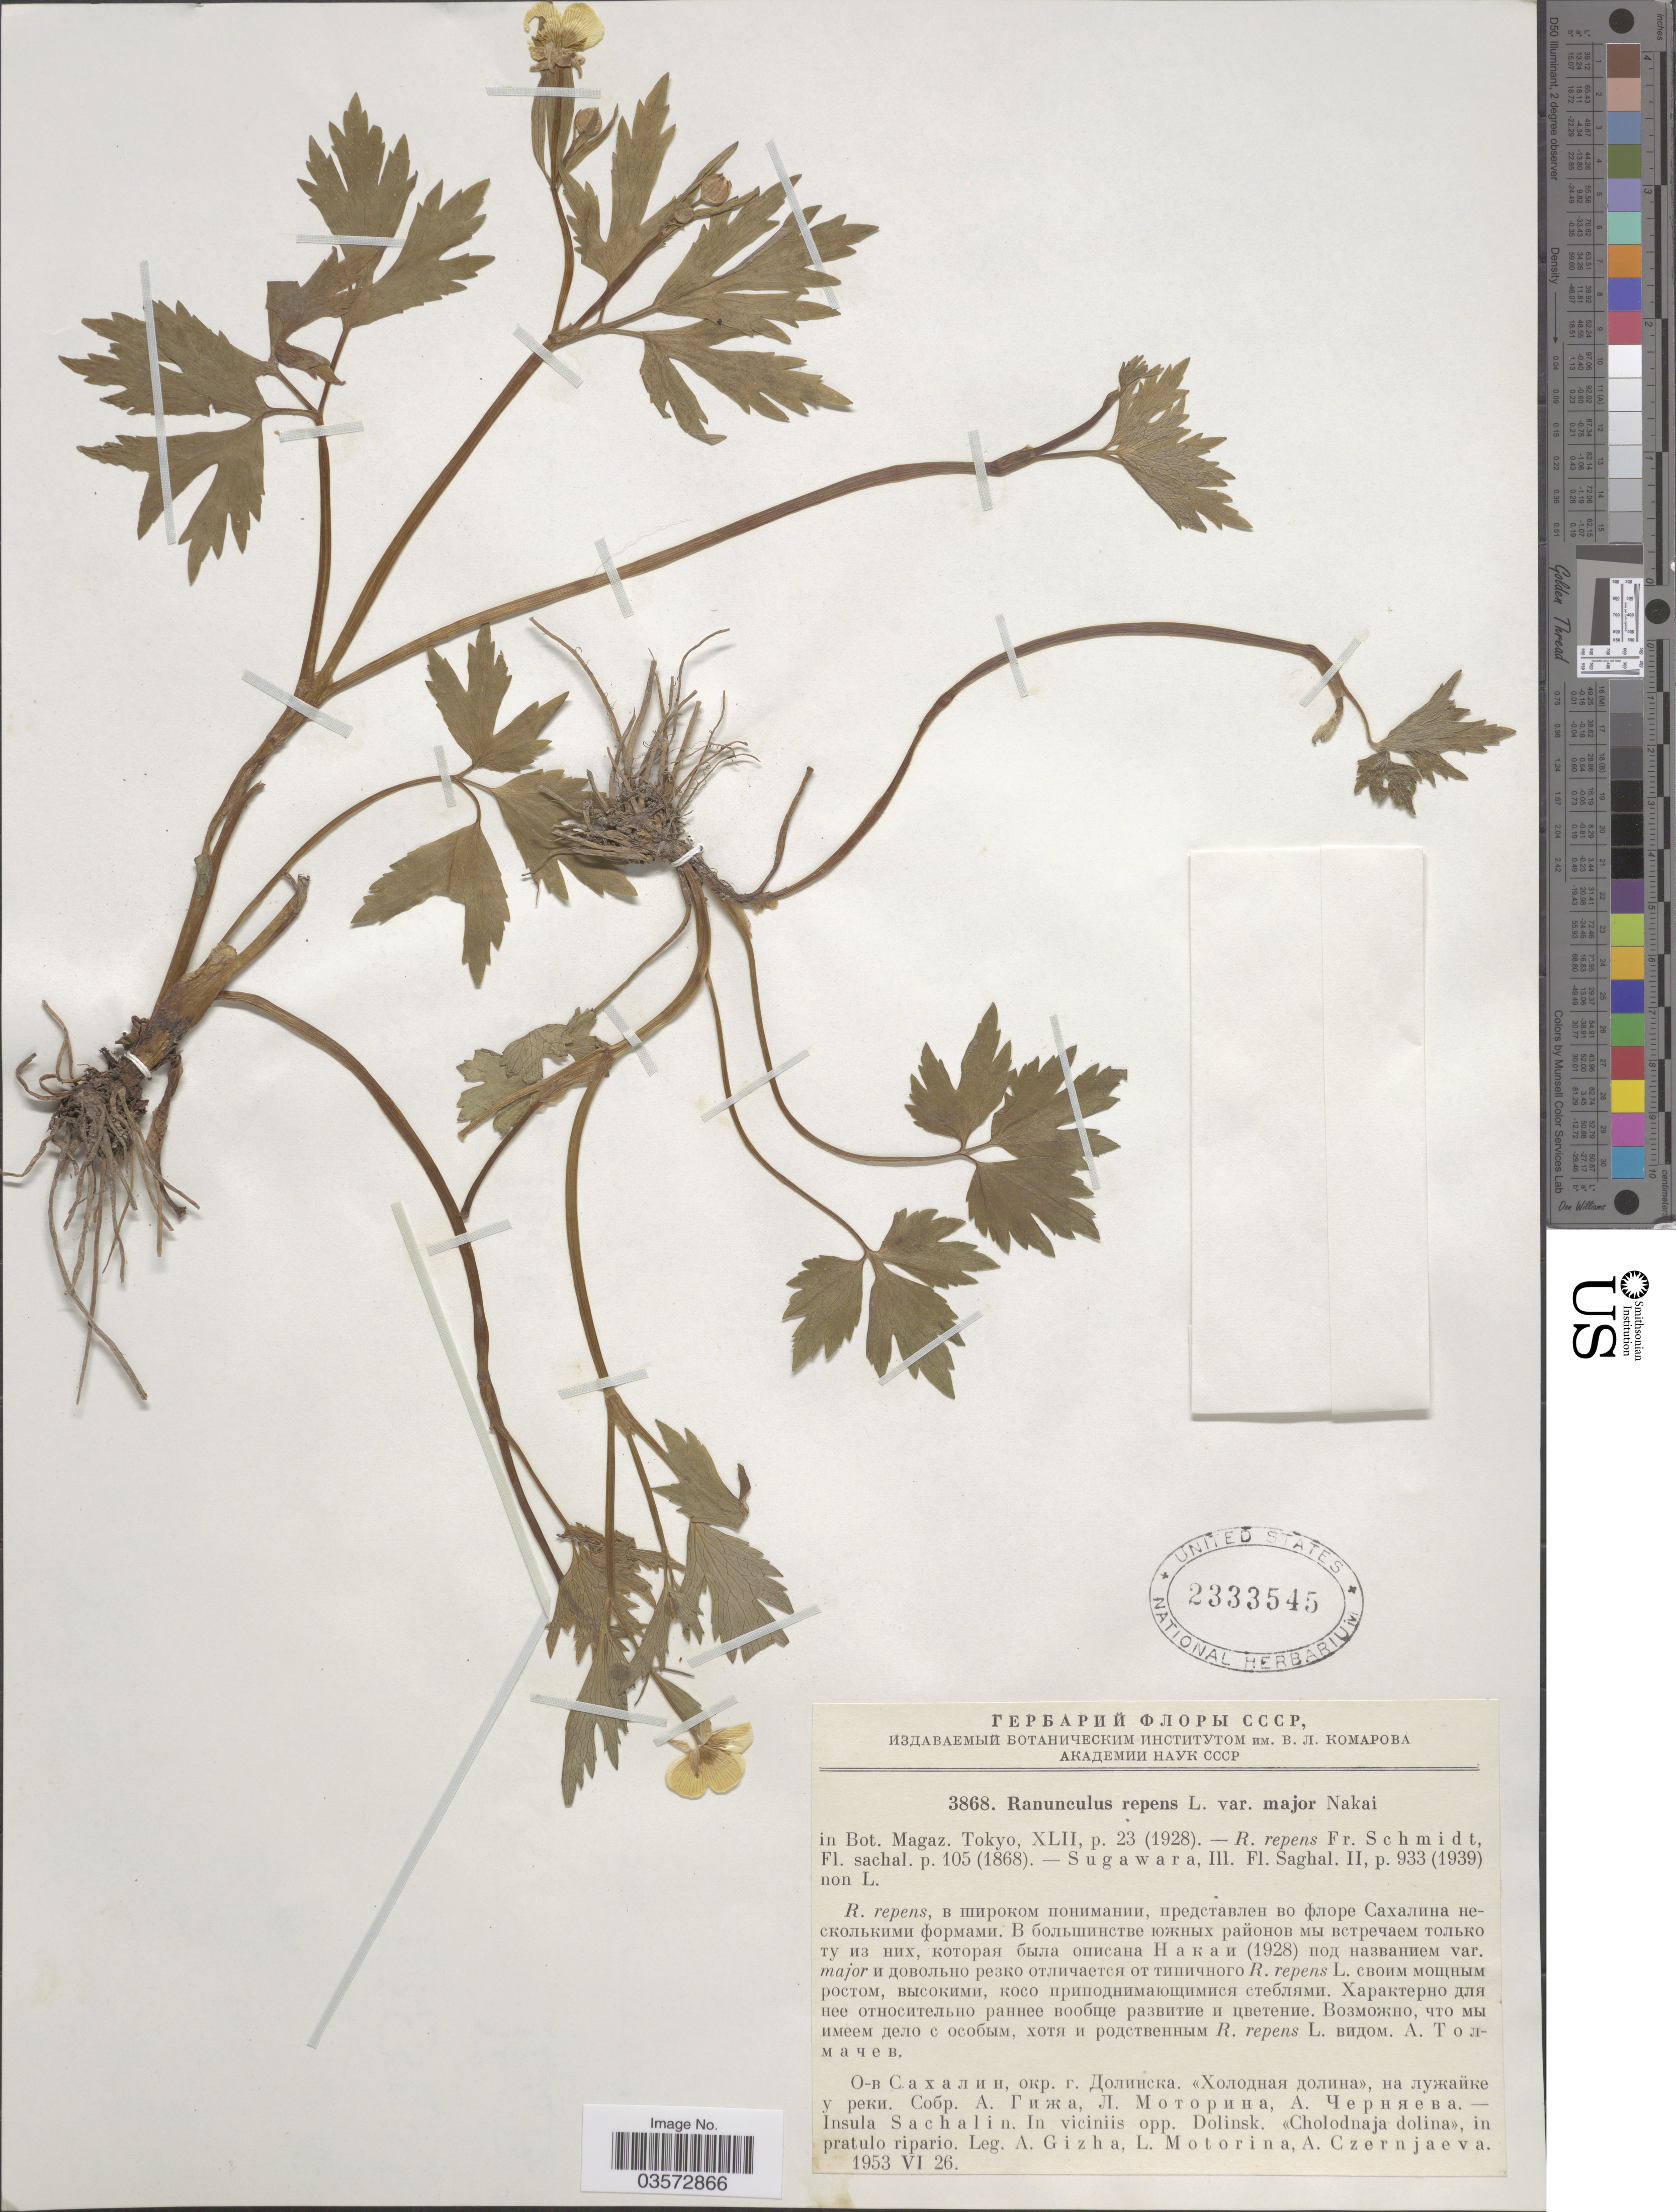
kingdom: Plantae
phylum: Tracheophyta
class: Magnoliopsida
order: Ranunculales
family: Ranunculaceae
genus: Ranunculus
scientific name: Ranunculus repens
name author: L.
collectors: A. Gizha, L. Motorina & A. Czernjaeva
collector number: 3868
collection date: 1953-06-26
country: Russian Federation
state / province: Sakhalin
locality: Insula Sachalin. In viciniis opp. Dolinsk. <<Cholodnaja dolina>>, in pratula ripario.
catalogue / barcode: US 2333545